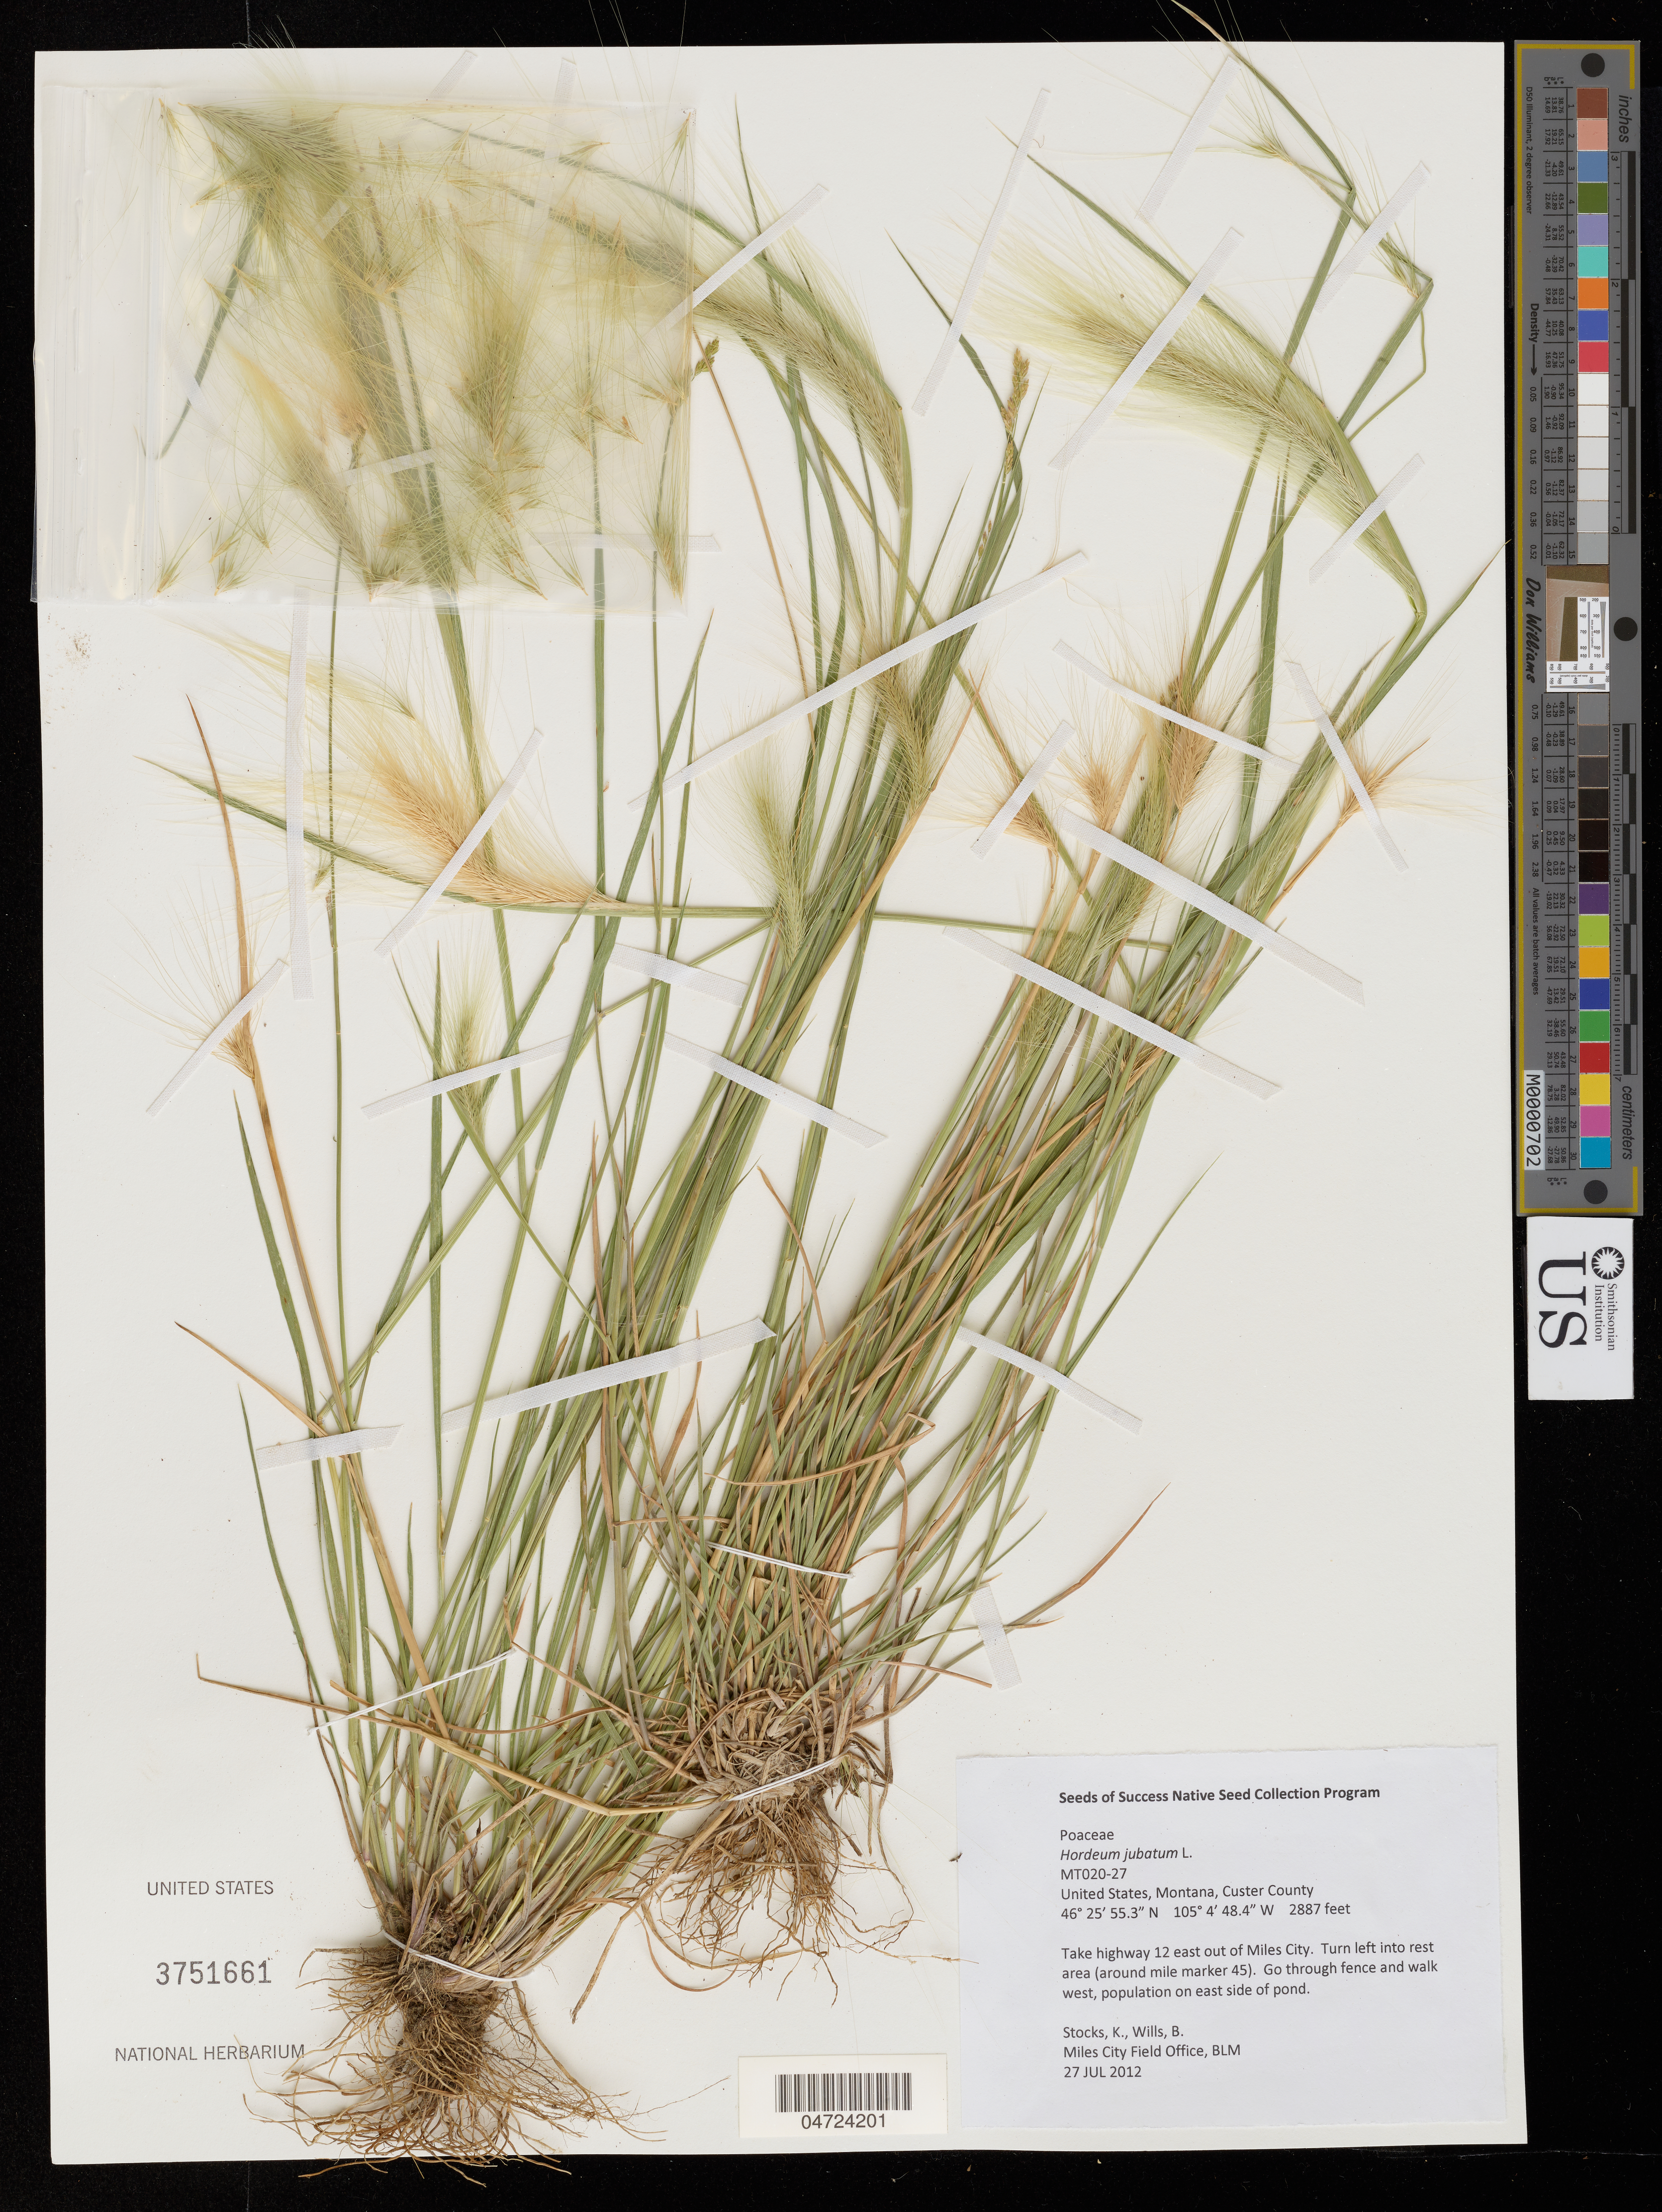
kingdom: Plantae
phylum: Tracheophyta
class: Liliopsida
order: Poales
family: Poaceae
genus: Hordeum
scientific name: Hordeum jubatum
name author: L.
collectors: K. Stocks & B. Wills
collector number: MT020-27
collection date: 2012-07-27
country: United States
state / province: Montana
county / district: Custer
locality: Custer County. Take highway 12 east out of Miles City. Turn left into rest area (around mile marker 45). Go through fence and walk west, population on east side of pond.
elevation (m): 880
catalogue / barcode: US 3751661